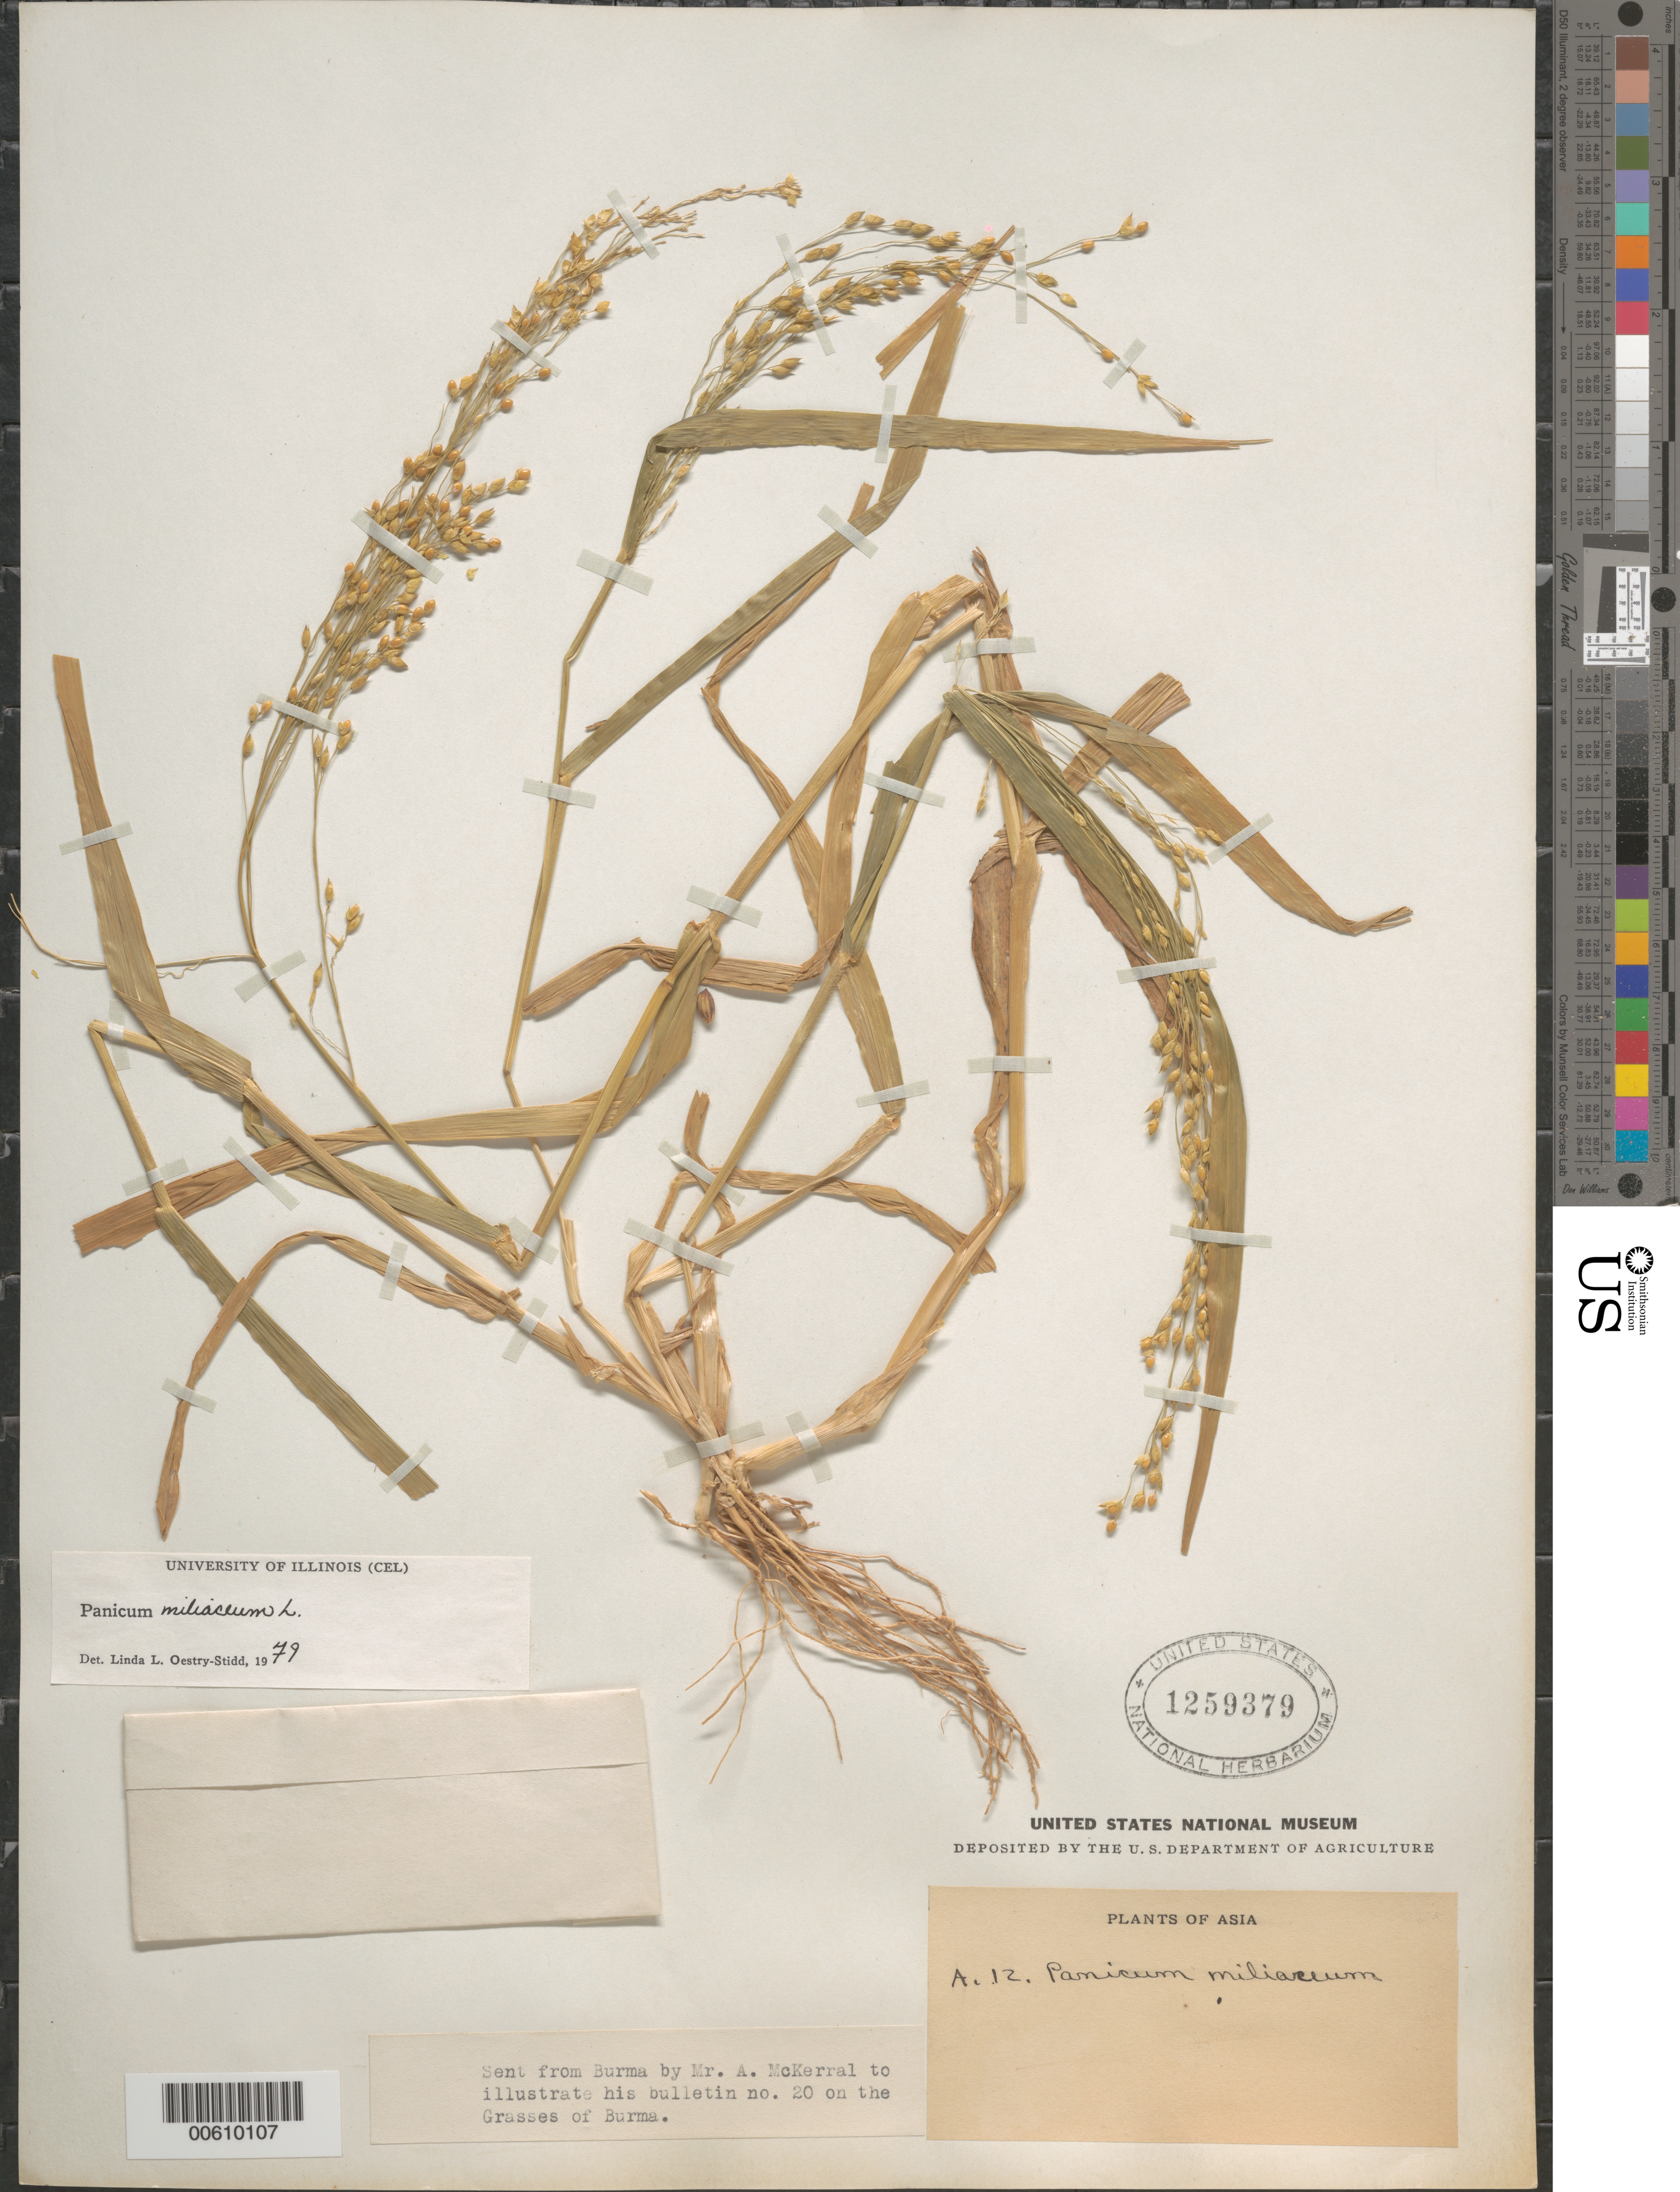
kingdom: Plantae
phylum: Tracheophyta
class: Liliopsida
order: Poales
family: Poaceae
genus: Panicum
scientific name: Panicum miliaceum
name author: L.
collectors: A. McKerral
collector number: A 12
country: Myanmar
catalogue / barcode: US 1259379